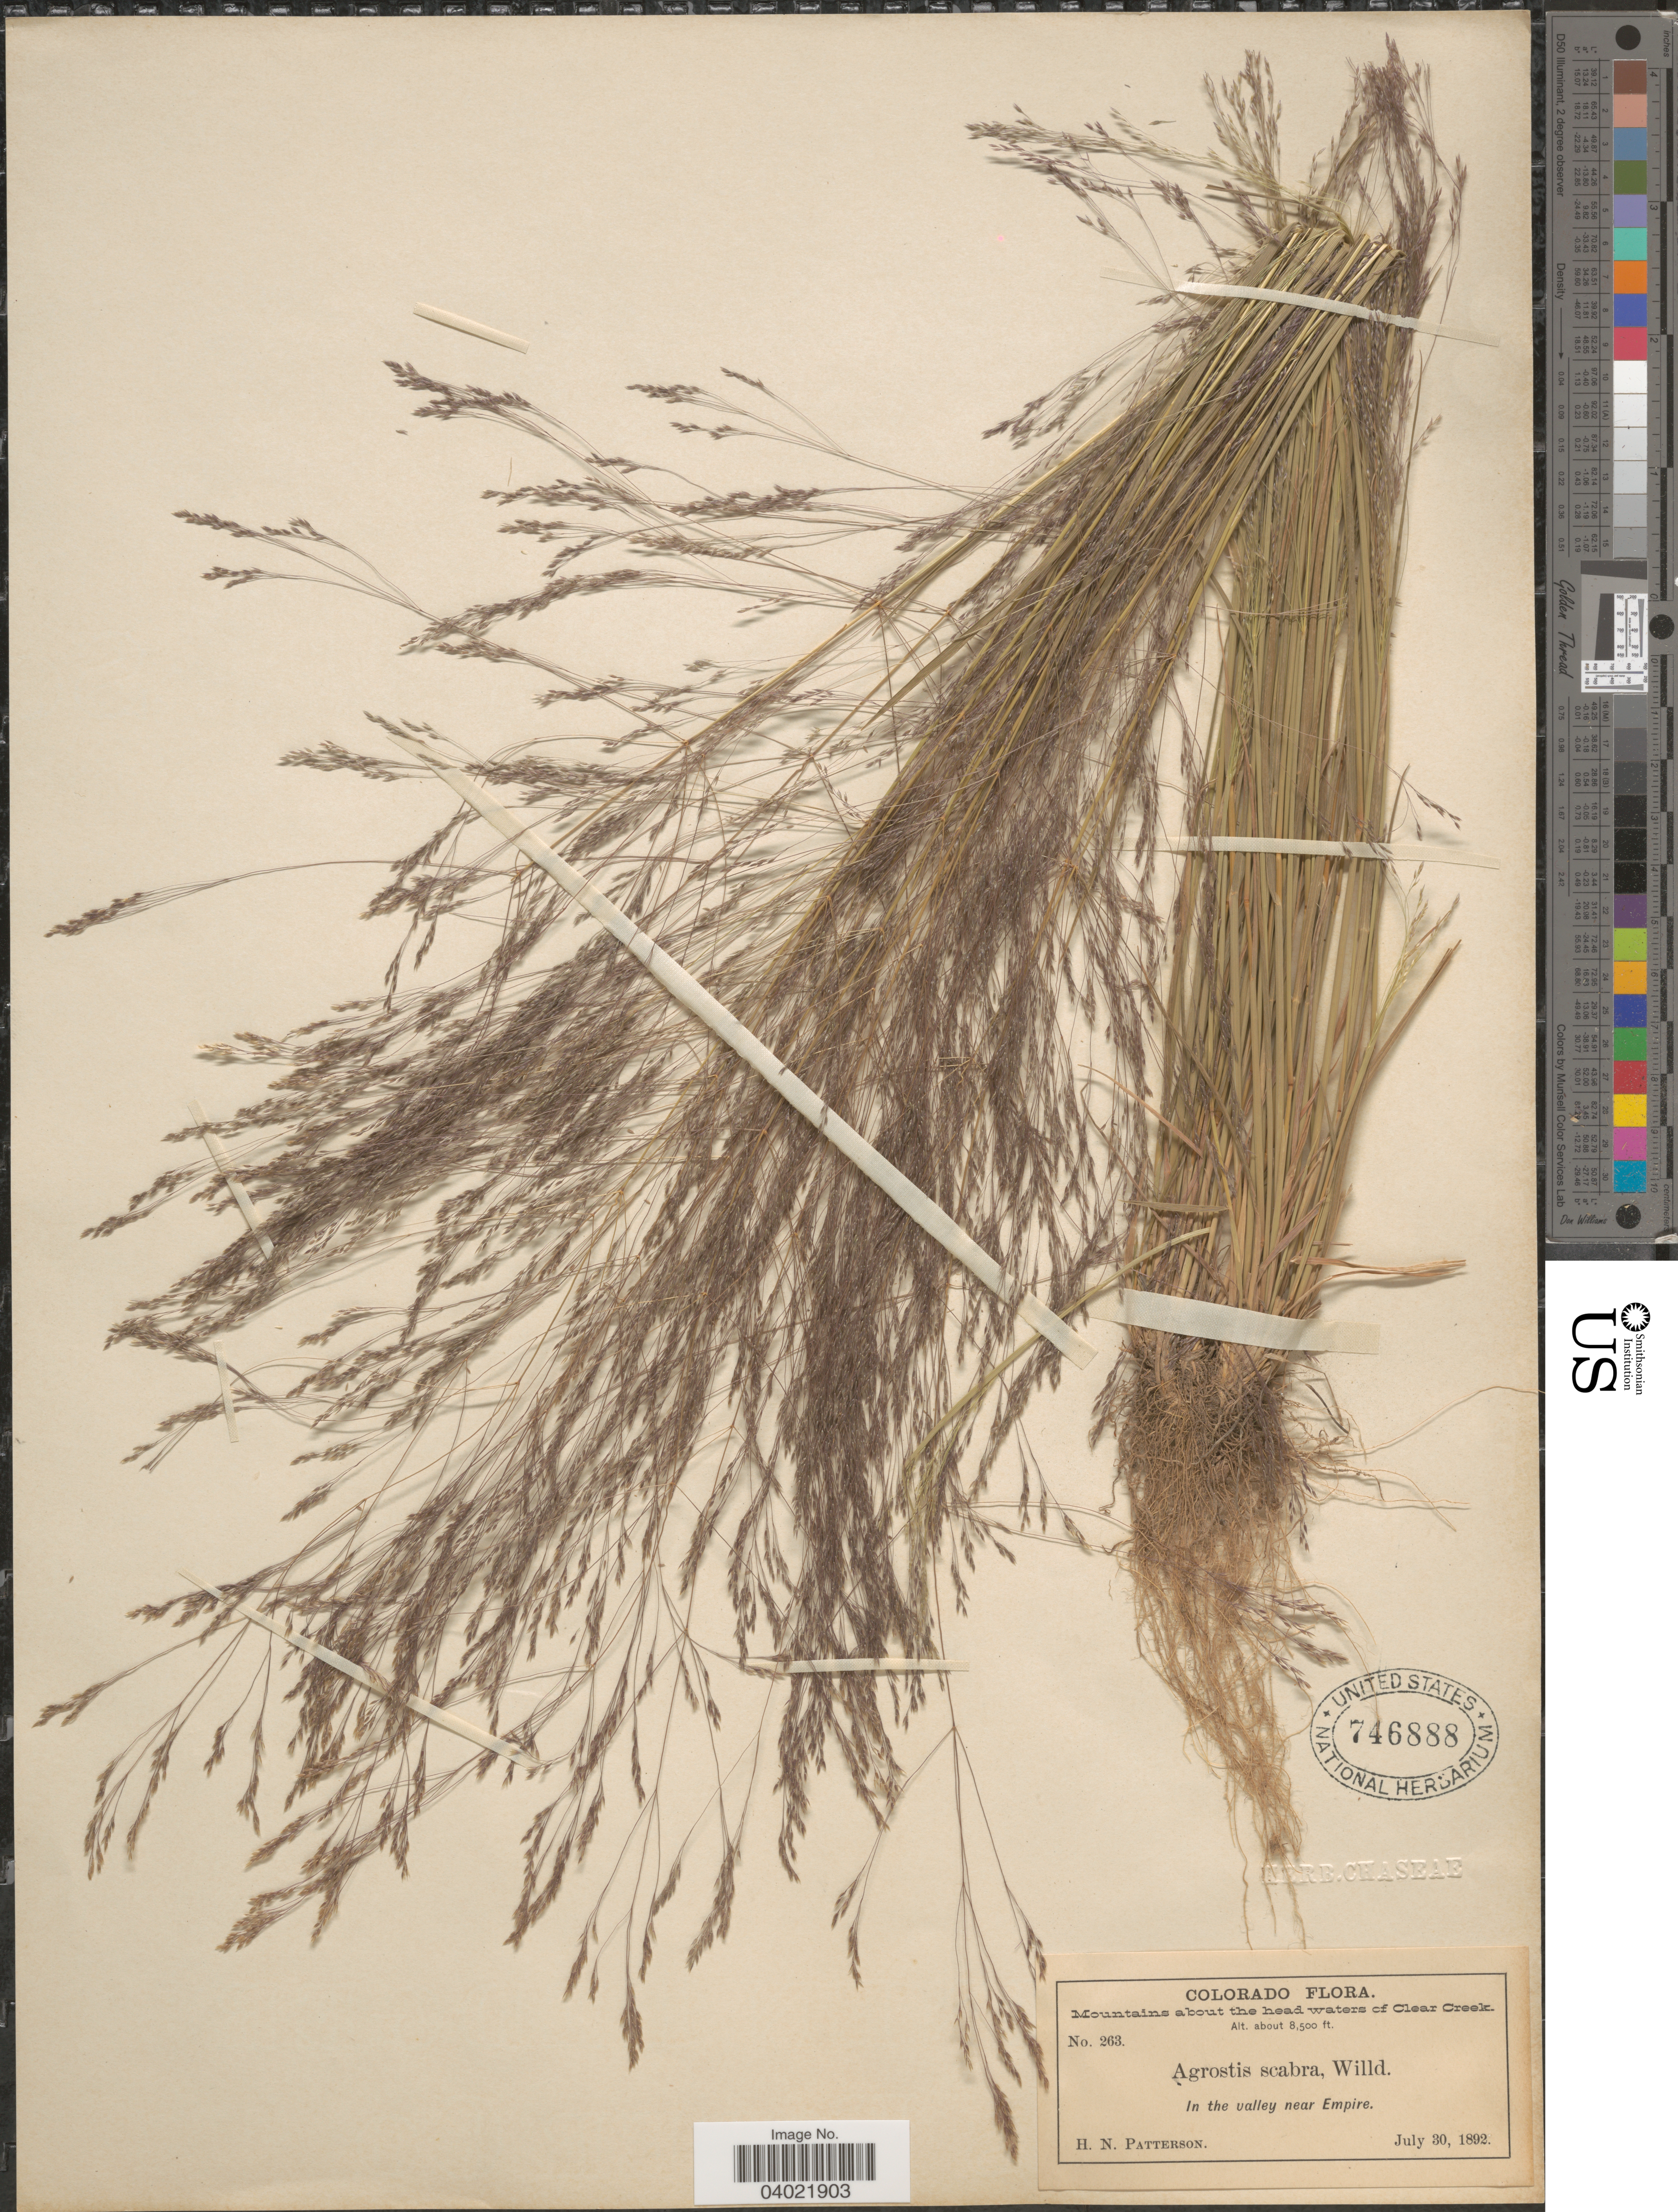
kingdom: Plantae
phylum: Tracheophyta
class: Liliopsida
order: Poales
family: Poaceae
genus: Agrostis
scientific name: Agrostis scabra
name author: Willd.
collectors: H. N. Patterson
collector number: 263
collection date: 1892-07-30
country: United States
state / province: Colorado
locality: Mountains about the head waters of Clear Creek. In the valley near Empire.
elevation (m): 2591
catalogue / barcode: US 746888